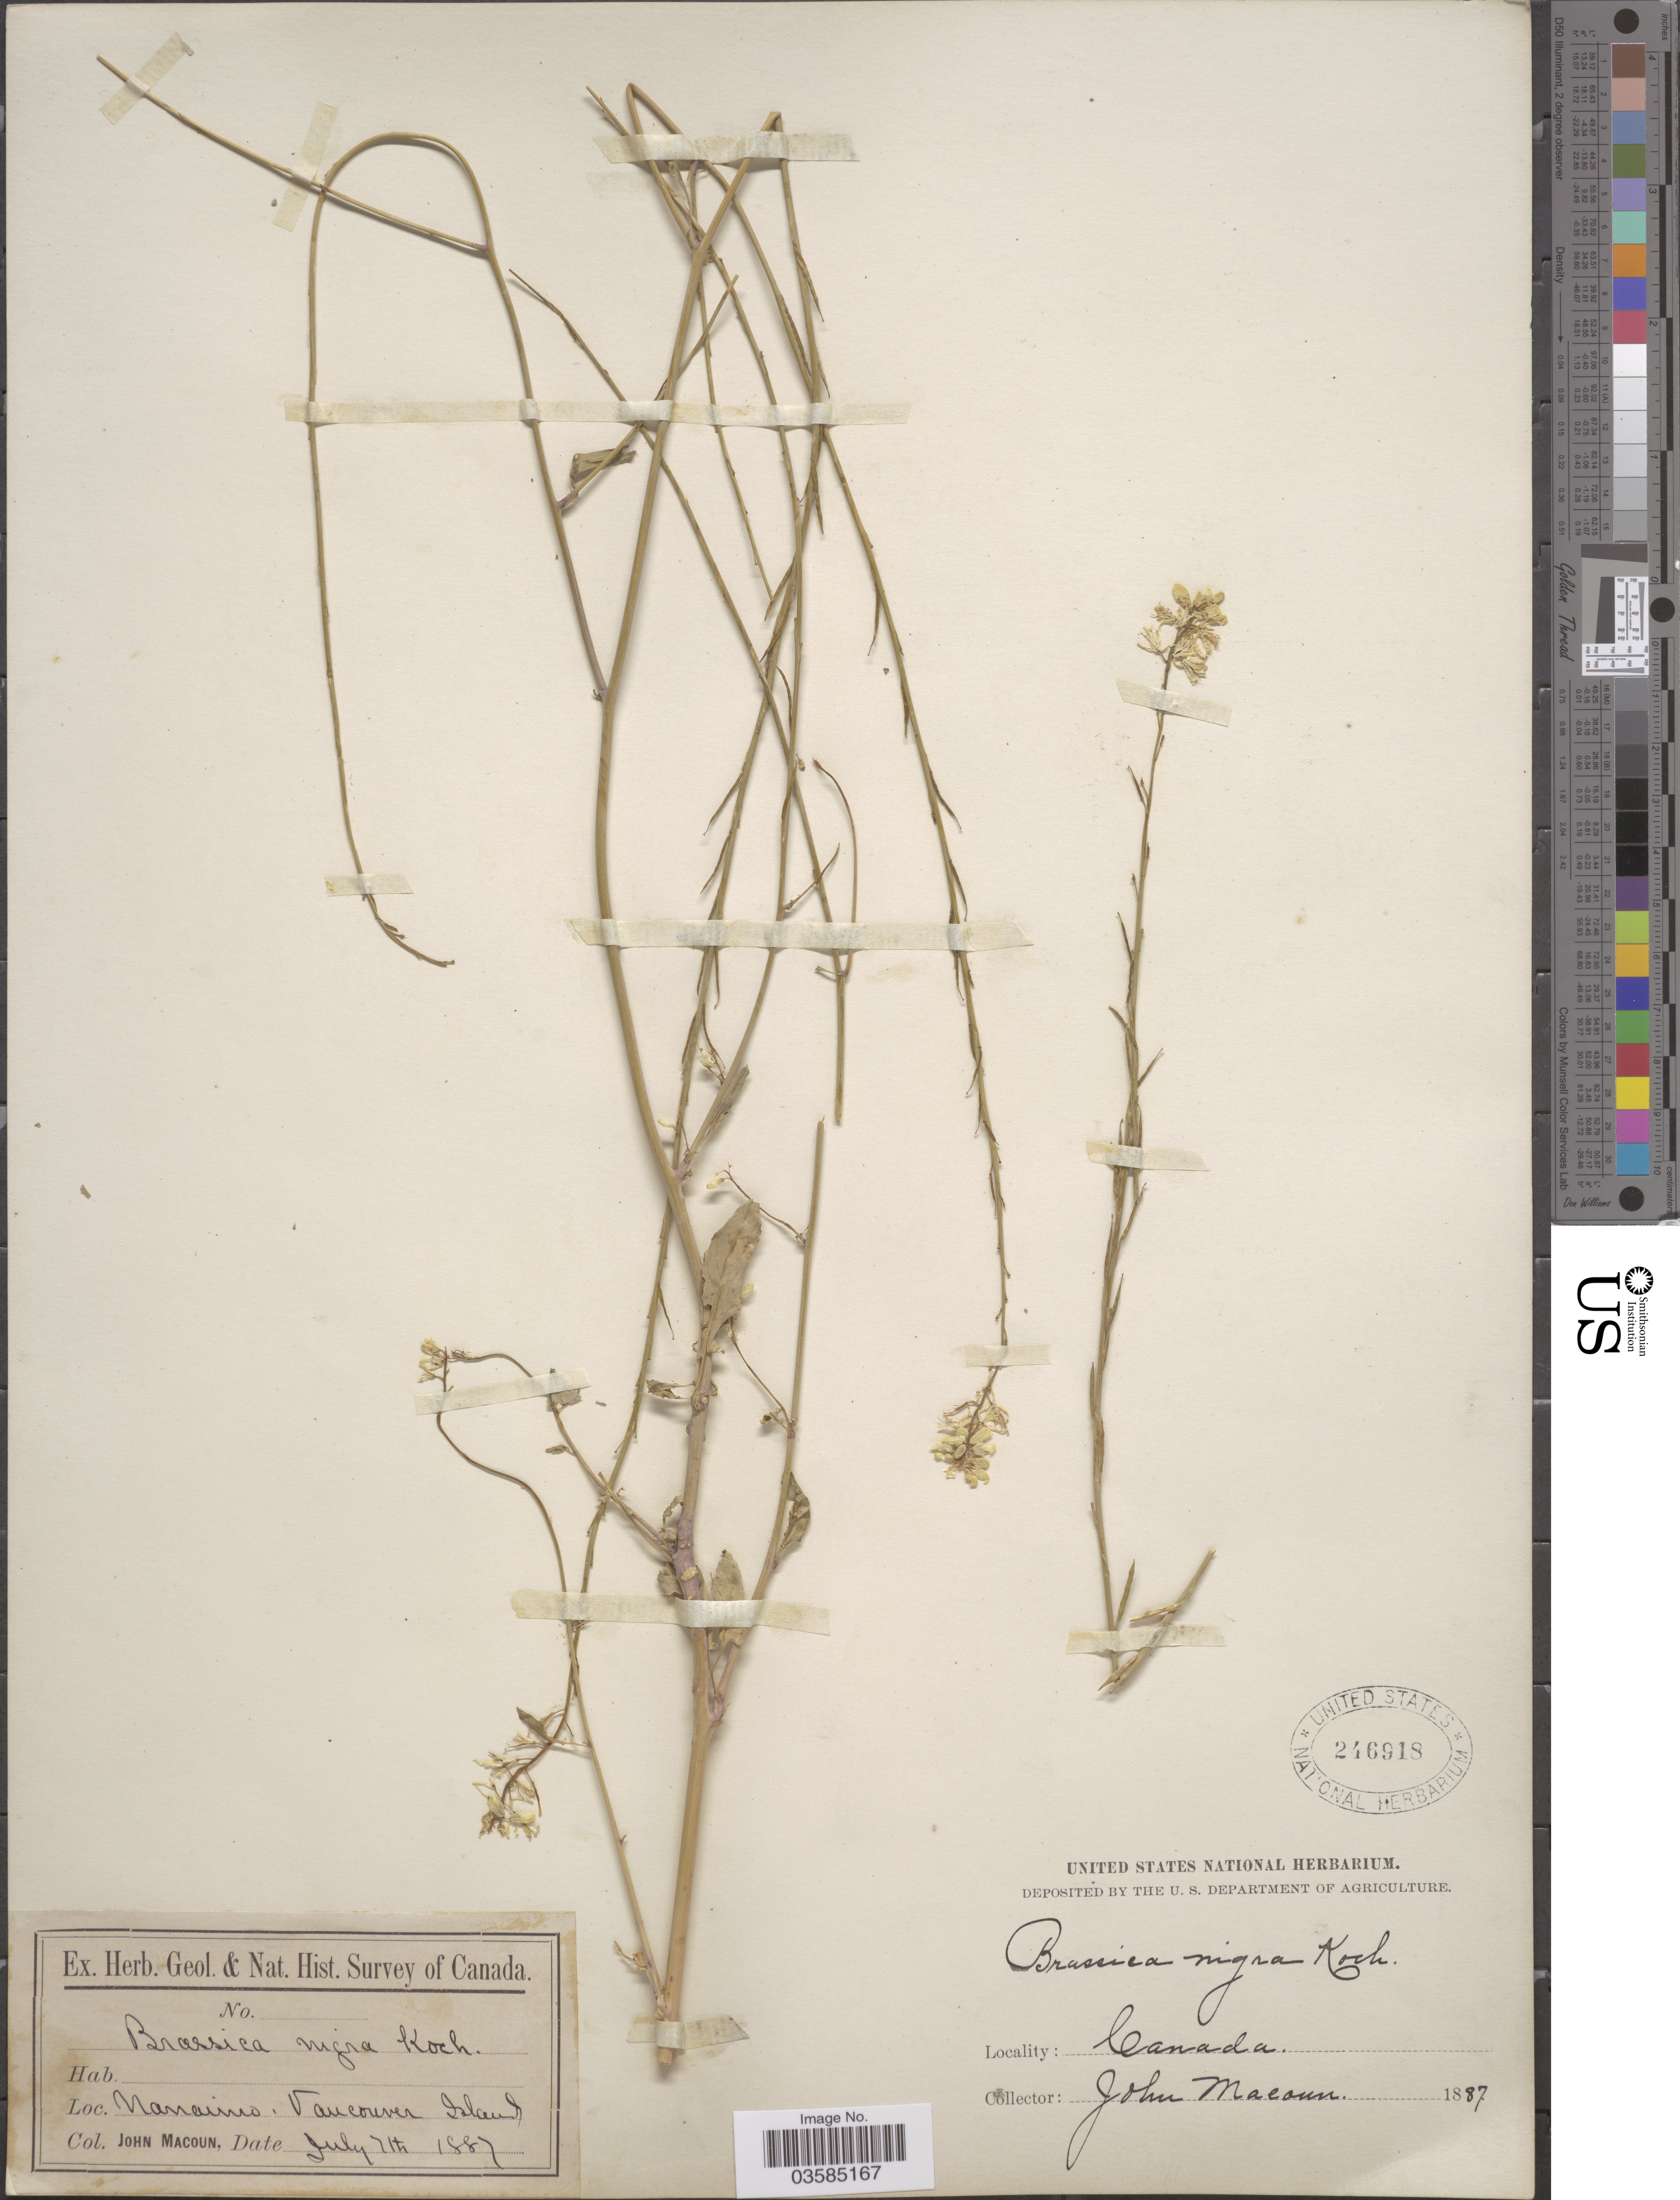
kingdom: Plantae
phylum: Tracheophyta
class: Magnoliopsida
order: Brassicales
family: Brassicaceae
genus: Brassica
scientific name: Brassica nigra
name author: (L.) W.D.J. Koch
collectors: J. Macoun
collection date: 1887-07-07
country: Canada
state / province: British Columbia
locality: Nanaimo, Vancouver Island.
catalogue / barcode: US 246918